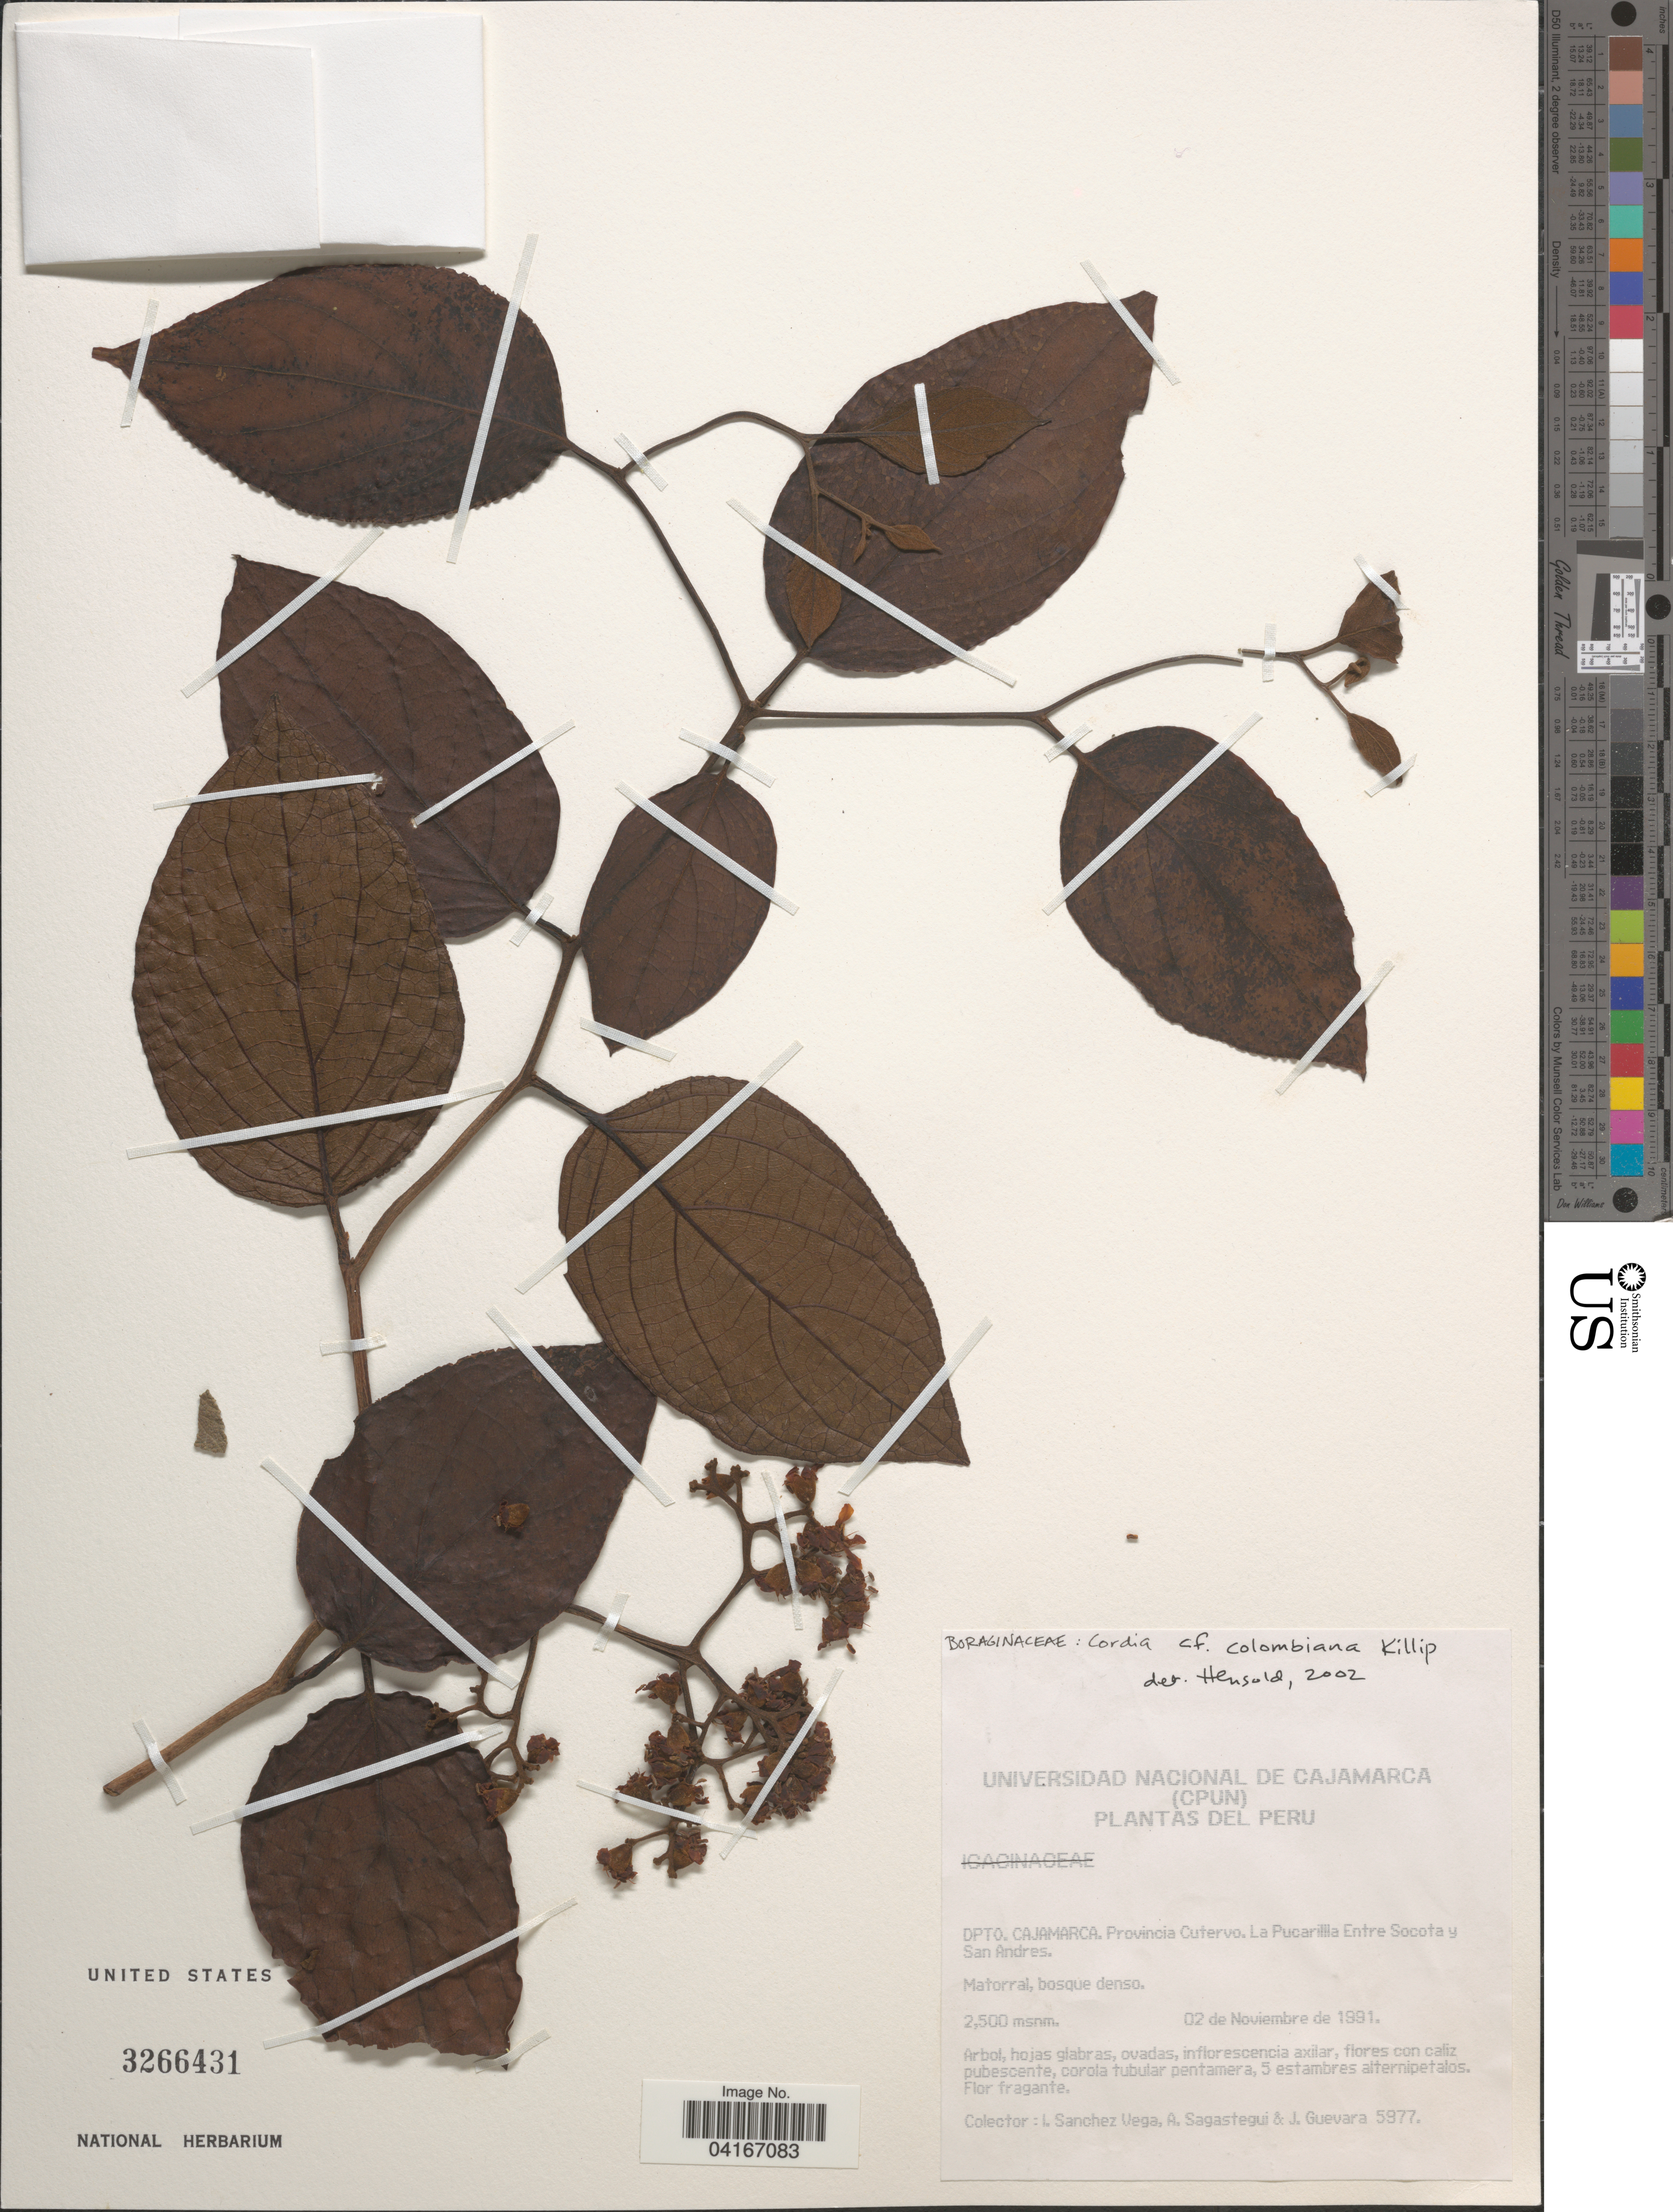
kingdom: Plantae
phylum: Tracheophyta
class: Magnoliopsida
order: Boraginales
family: Cordiaceae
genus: Cordia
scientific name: Cordia colombiana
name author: Killip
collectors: I. Sánchez Vega, A. Sagastegui & J. Guevara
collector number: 5977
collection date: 1991-11-02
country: Peru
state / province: Cajamarca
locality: Dpto. Cajamarca. Provincia Cutervo. La Pucarilla Entre Socota y San Andres.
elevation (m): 2500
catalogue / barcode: US 3266431